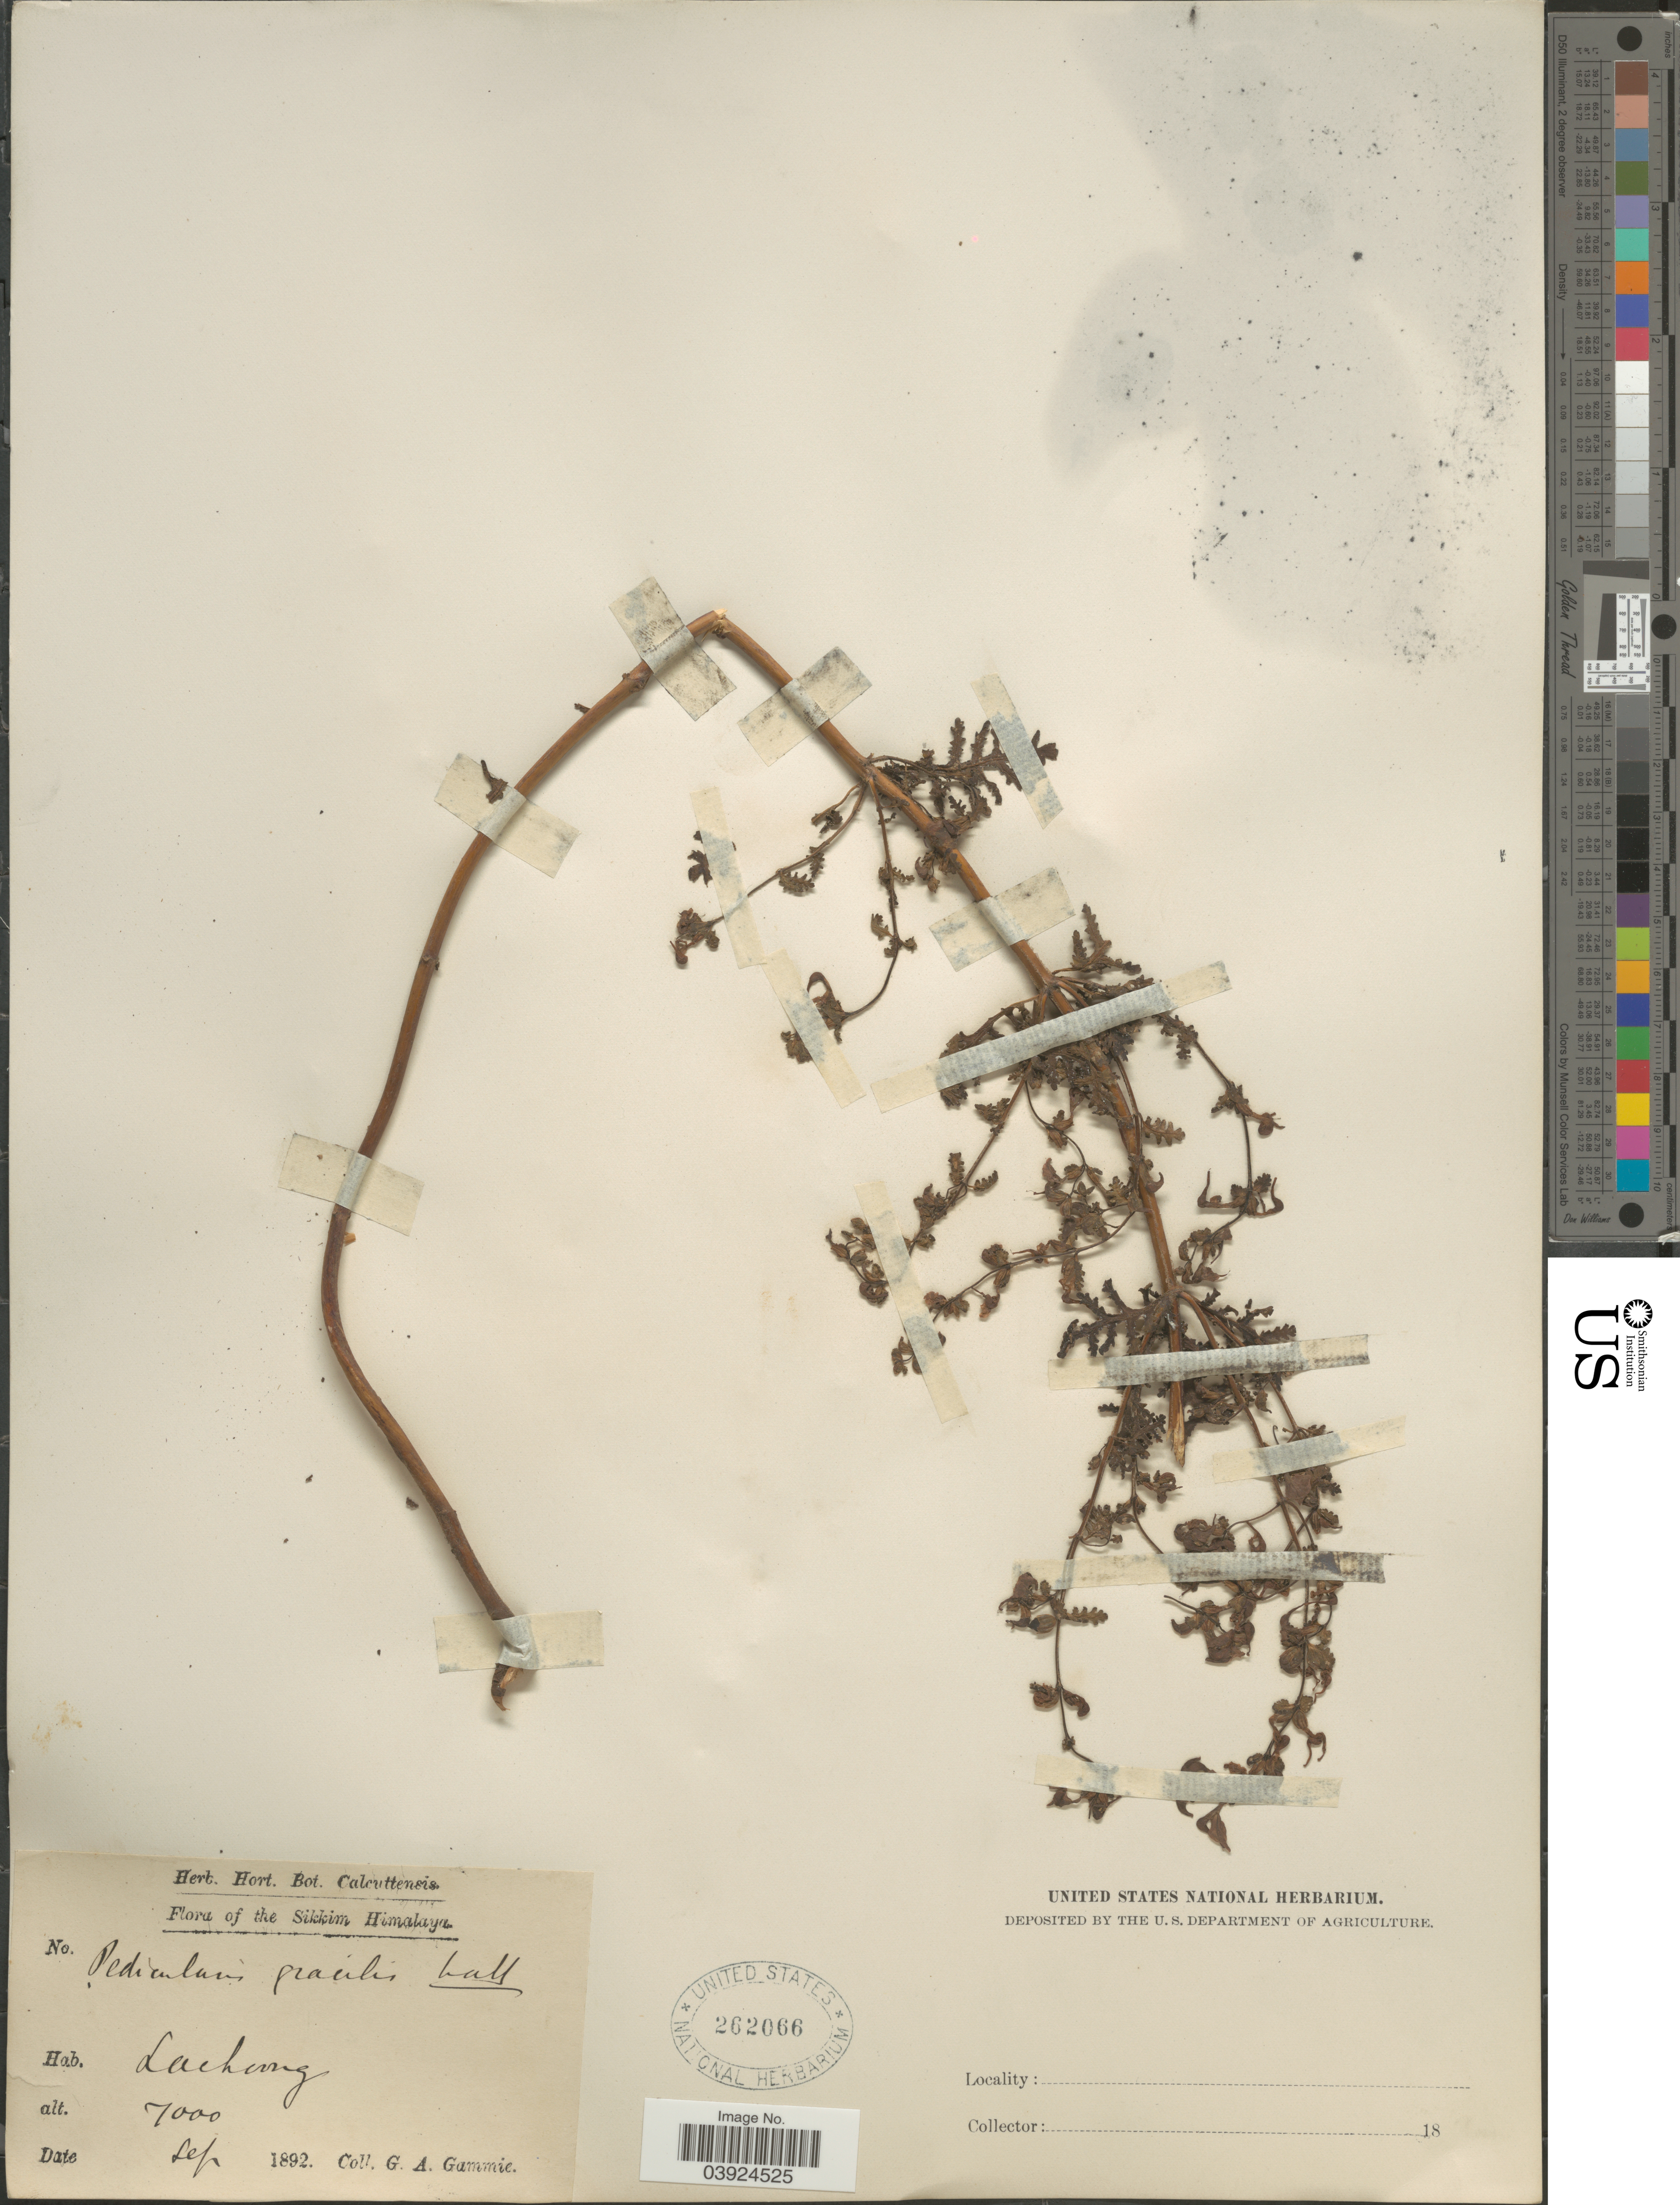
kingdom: Plantae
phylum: Tracheophyta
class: Magnoliopsida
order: Lamiales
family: Orobanchaceae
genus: Pedicularis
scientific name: Pedicularis gracilis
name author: Wall. ex Benth.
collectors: G. Gammie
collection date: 1892-09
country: India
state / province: Sikkim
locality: The Sikkim Himalaya. Lachoong.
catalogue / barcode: US 262066